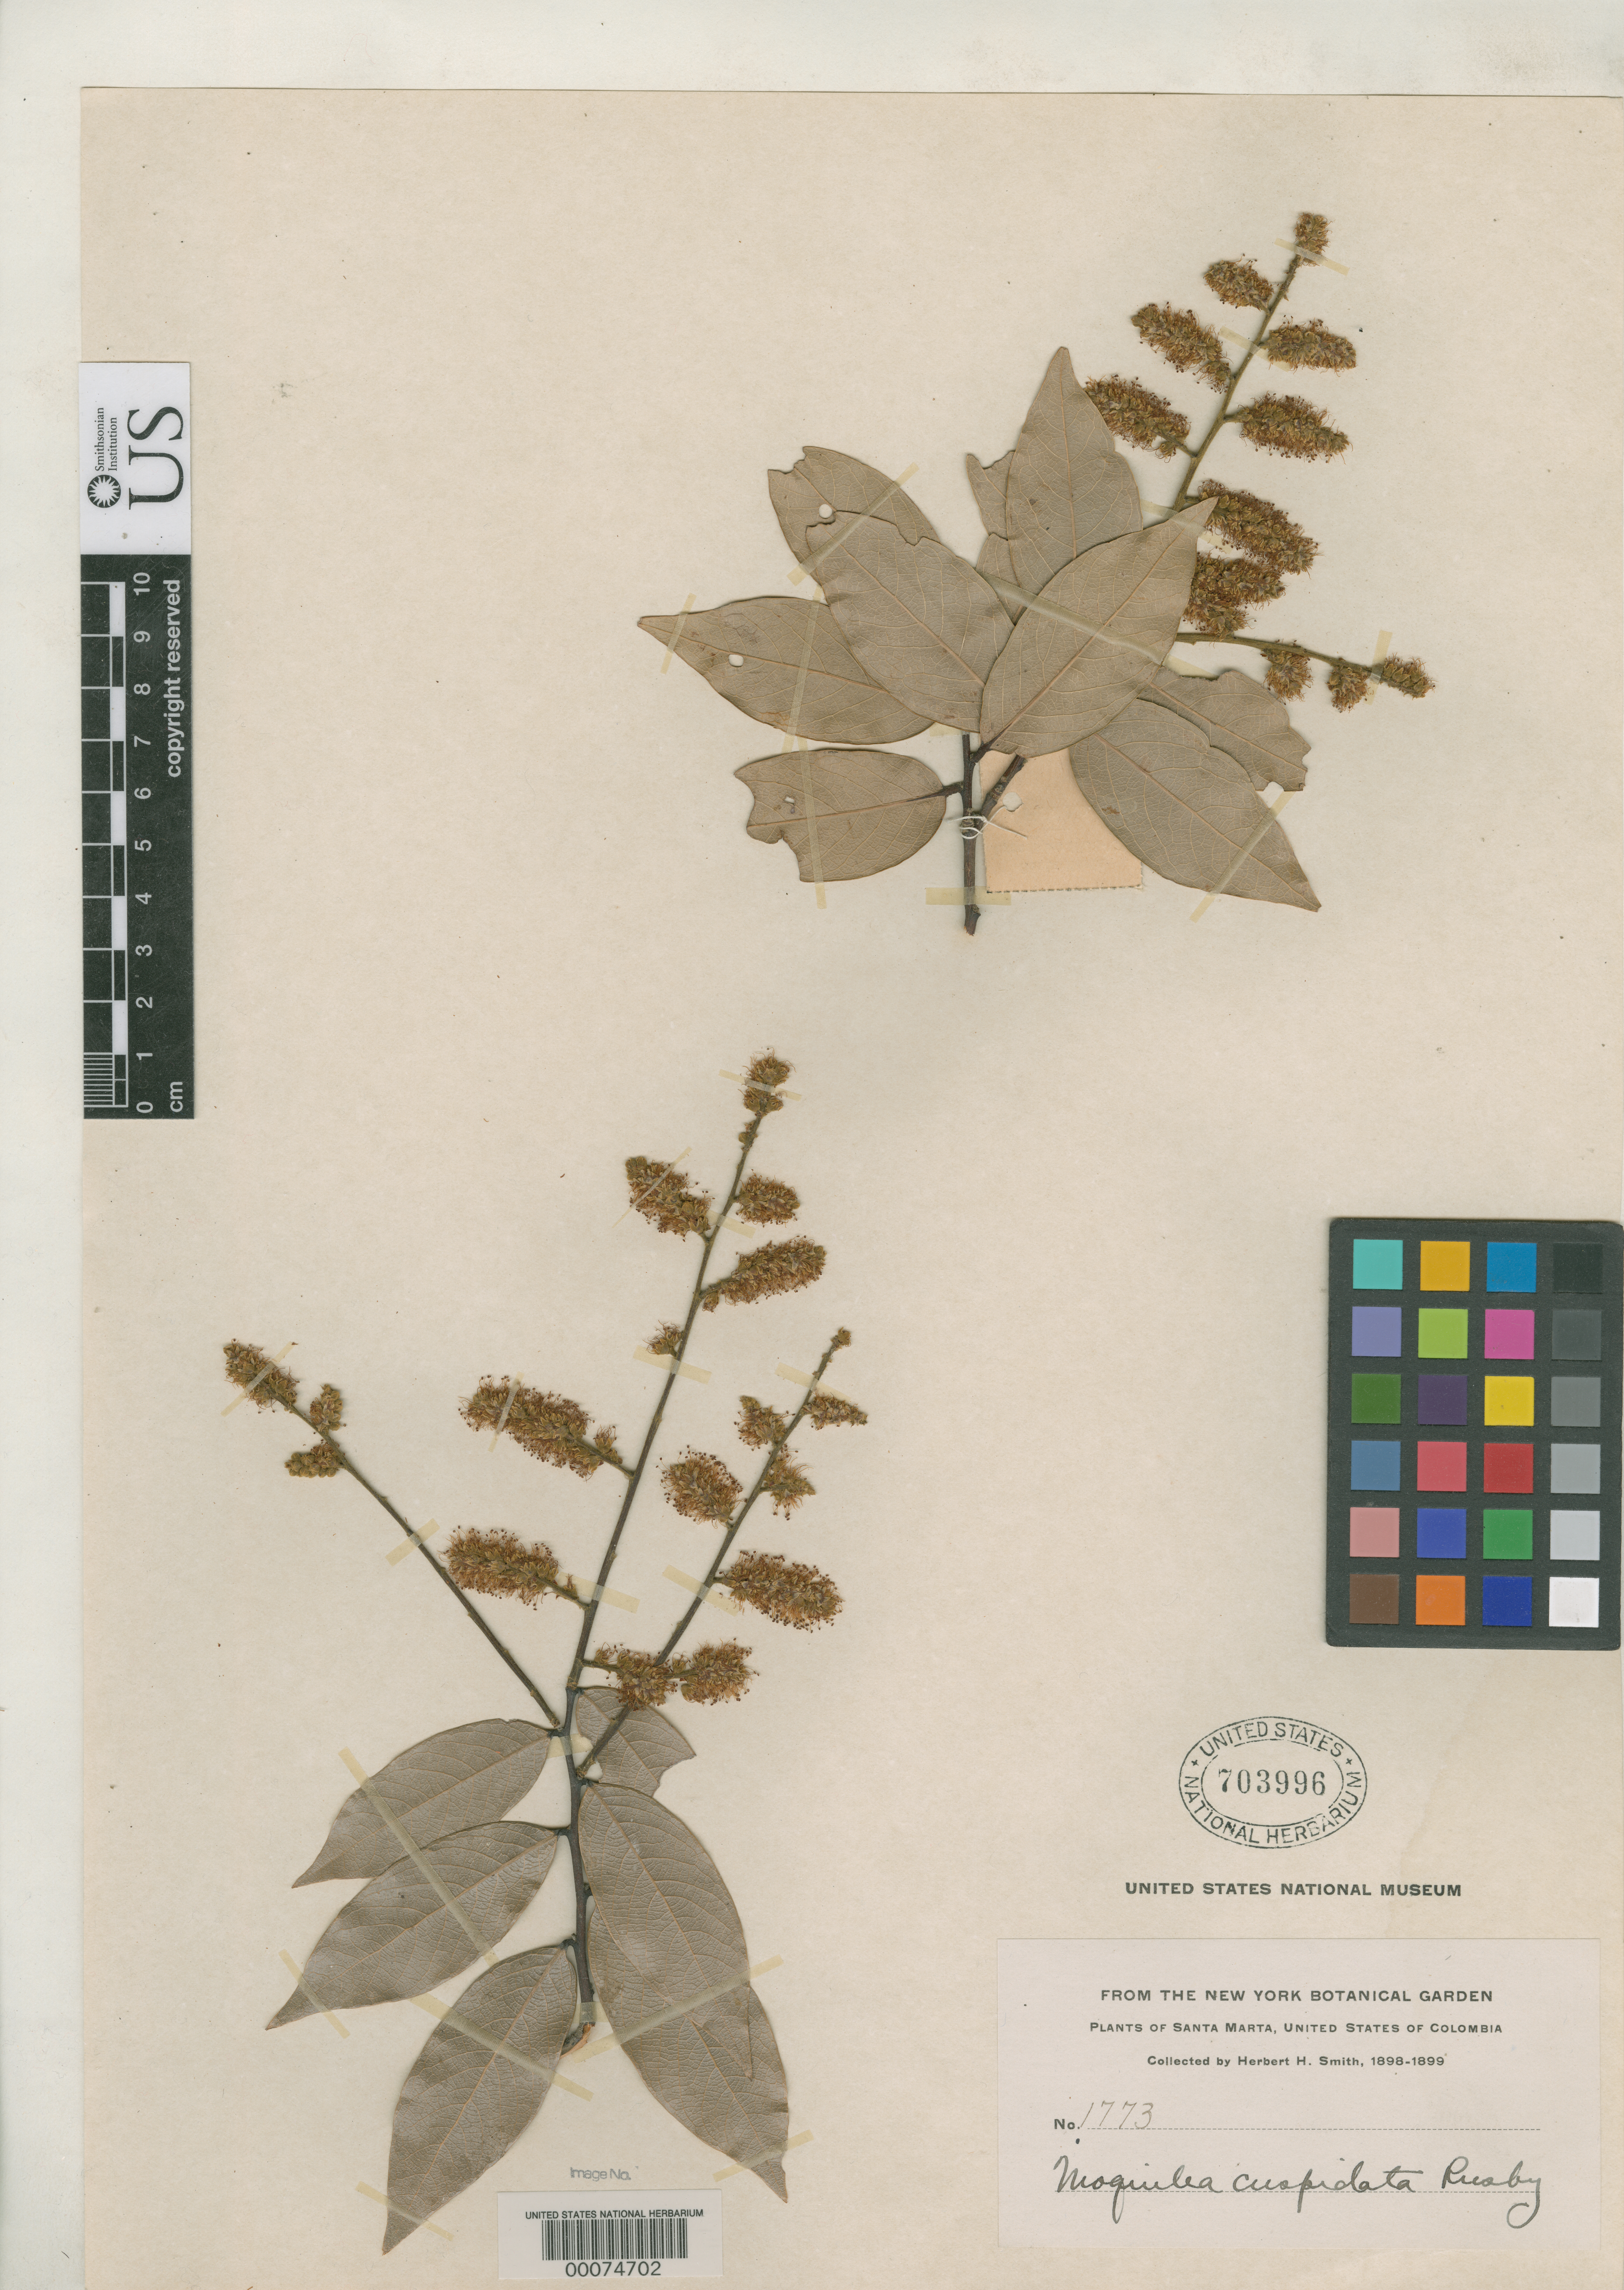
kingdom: Plantae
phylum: Tracheophyta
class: Magnoliopsida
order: Malpighiales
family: Chrysobalanaceae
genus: Moquilea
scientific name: Moquilea cuspidata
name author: Rusby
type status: Isotype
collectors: Herbert H. Smith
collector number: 1773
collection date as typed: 1898 to -- --- 1899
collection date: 1898/1899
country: Colombia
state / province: Magdalena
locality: Santa Marta.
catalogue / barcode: US 703996